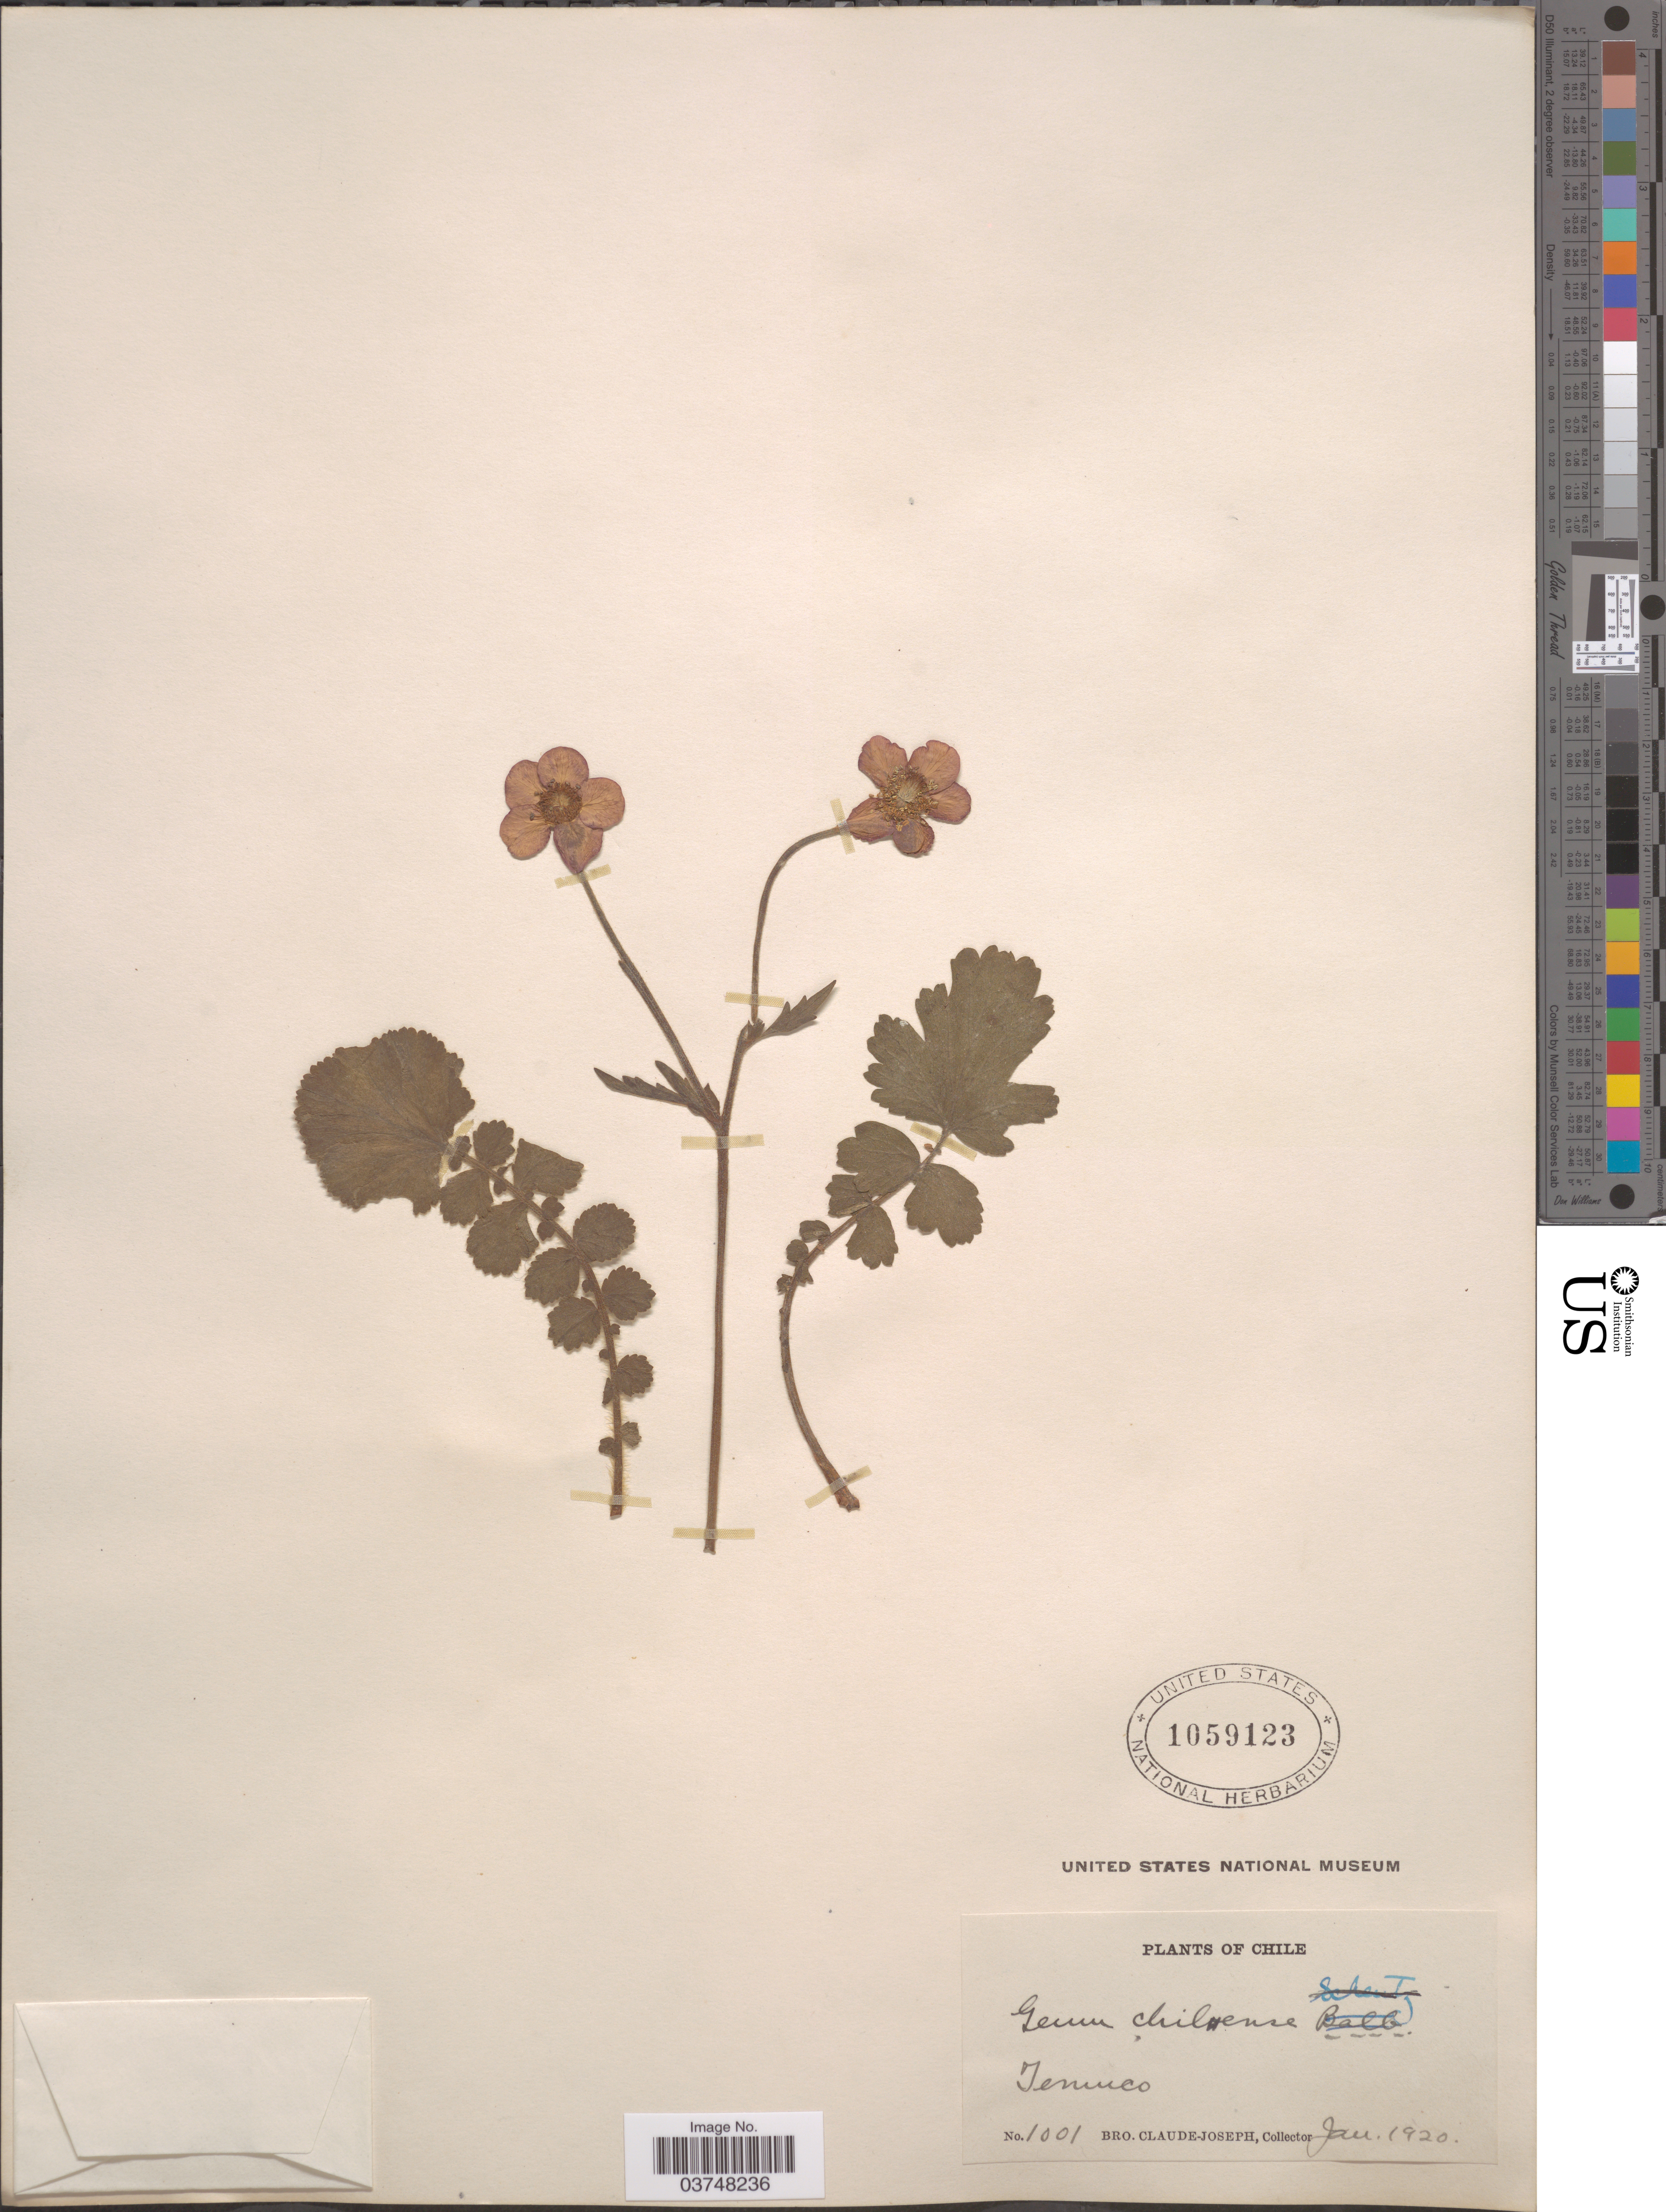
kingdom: Plantae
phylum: Tracheophyta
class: Magnoliopsida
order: Rosales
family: Rosaceae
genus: Geum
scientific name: Geum quellyon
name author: Sweet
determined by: Strong, Mark T., (BOT), Smithsonian Institution - National Museum of Natural History (UNITED STATES)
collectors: Bro. Claude-Joseph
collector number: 1001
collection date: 1920-01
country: Chile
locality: Temuco.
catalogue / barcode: US 1059123